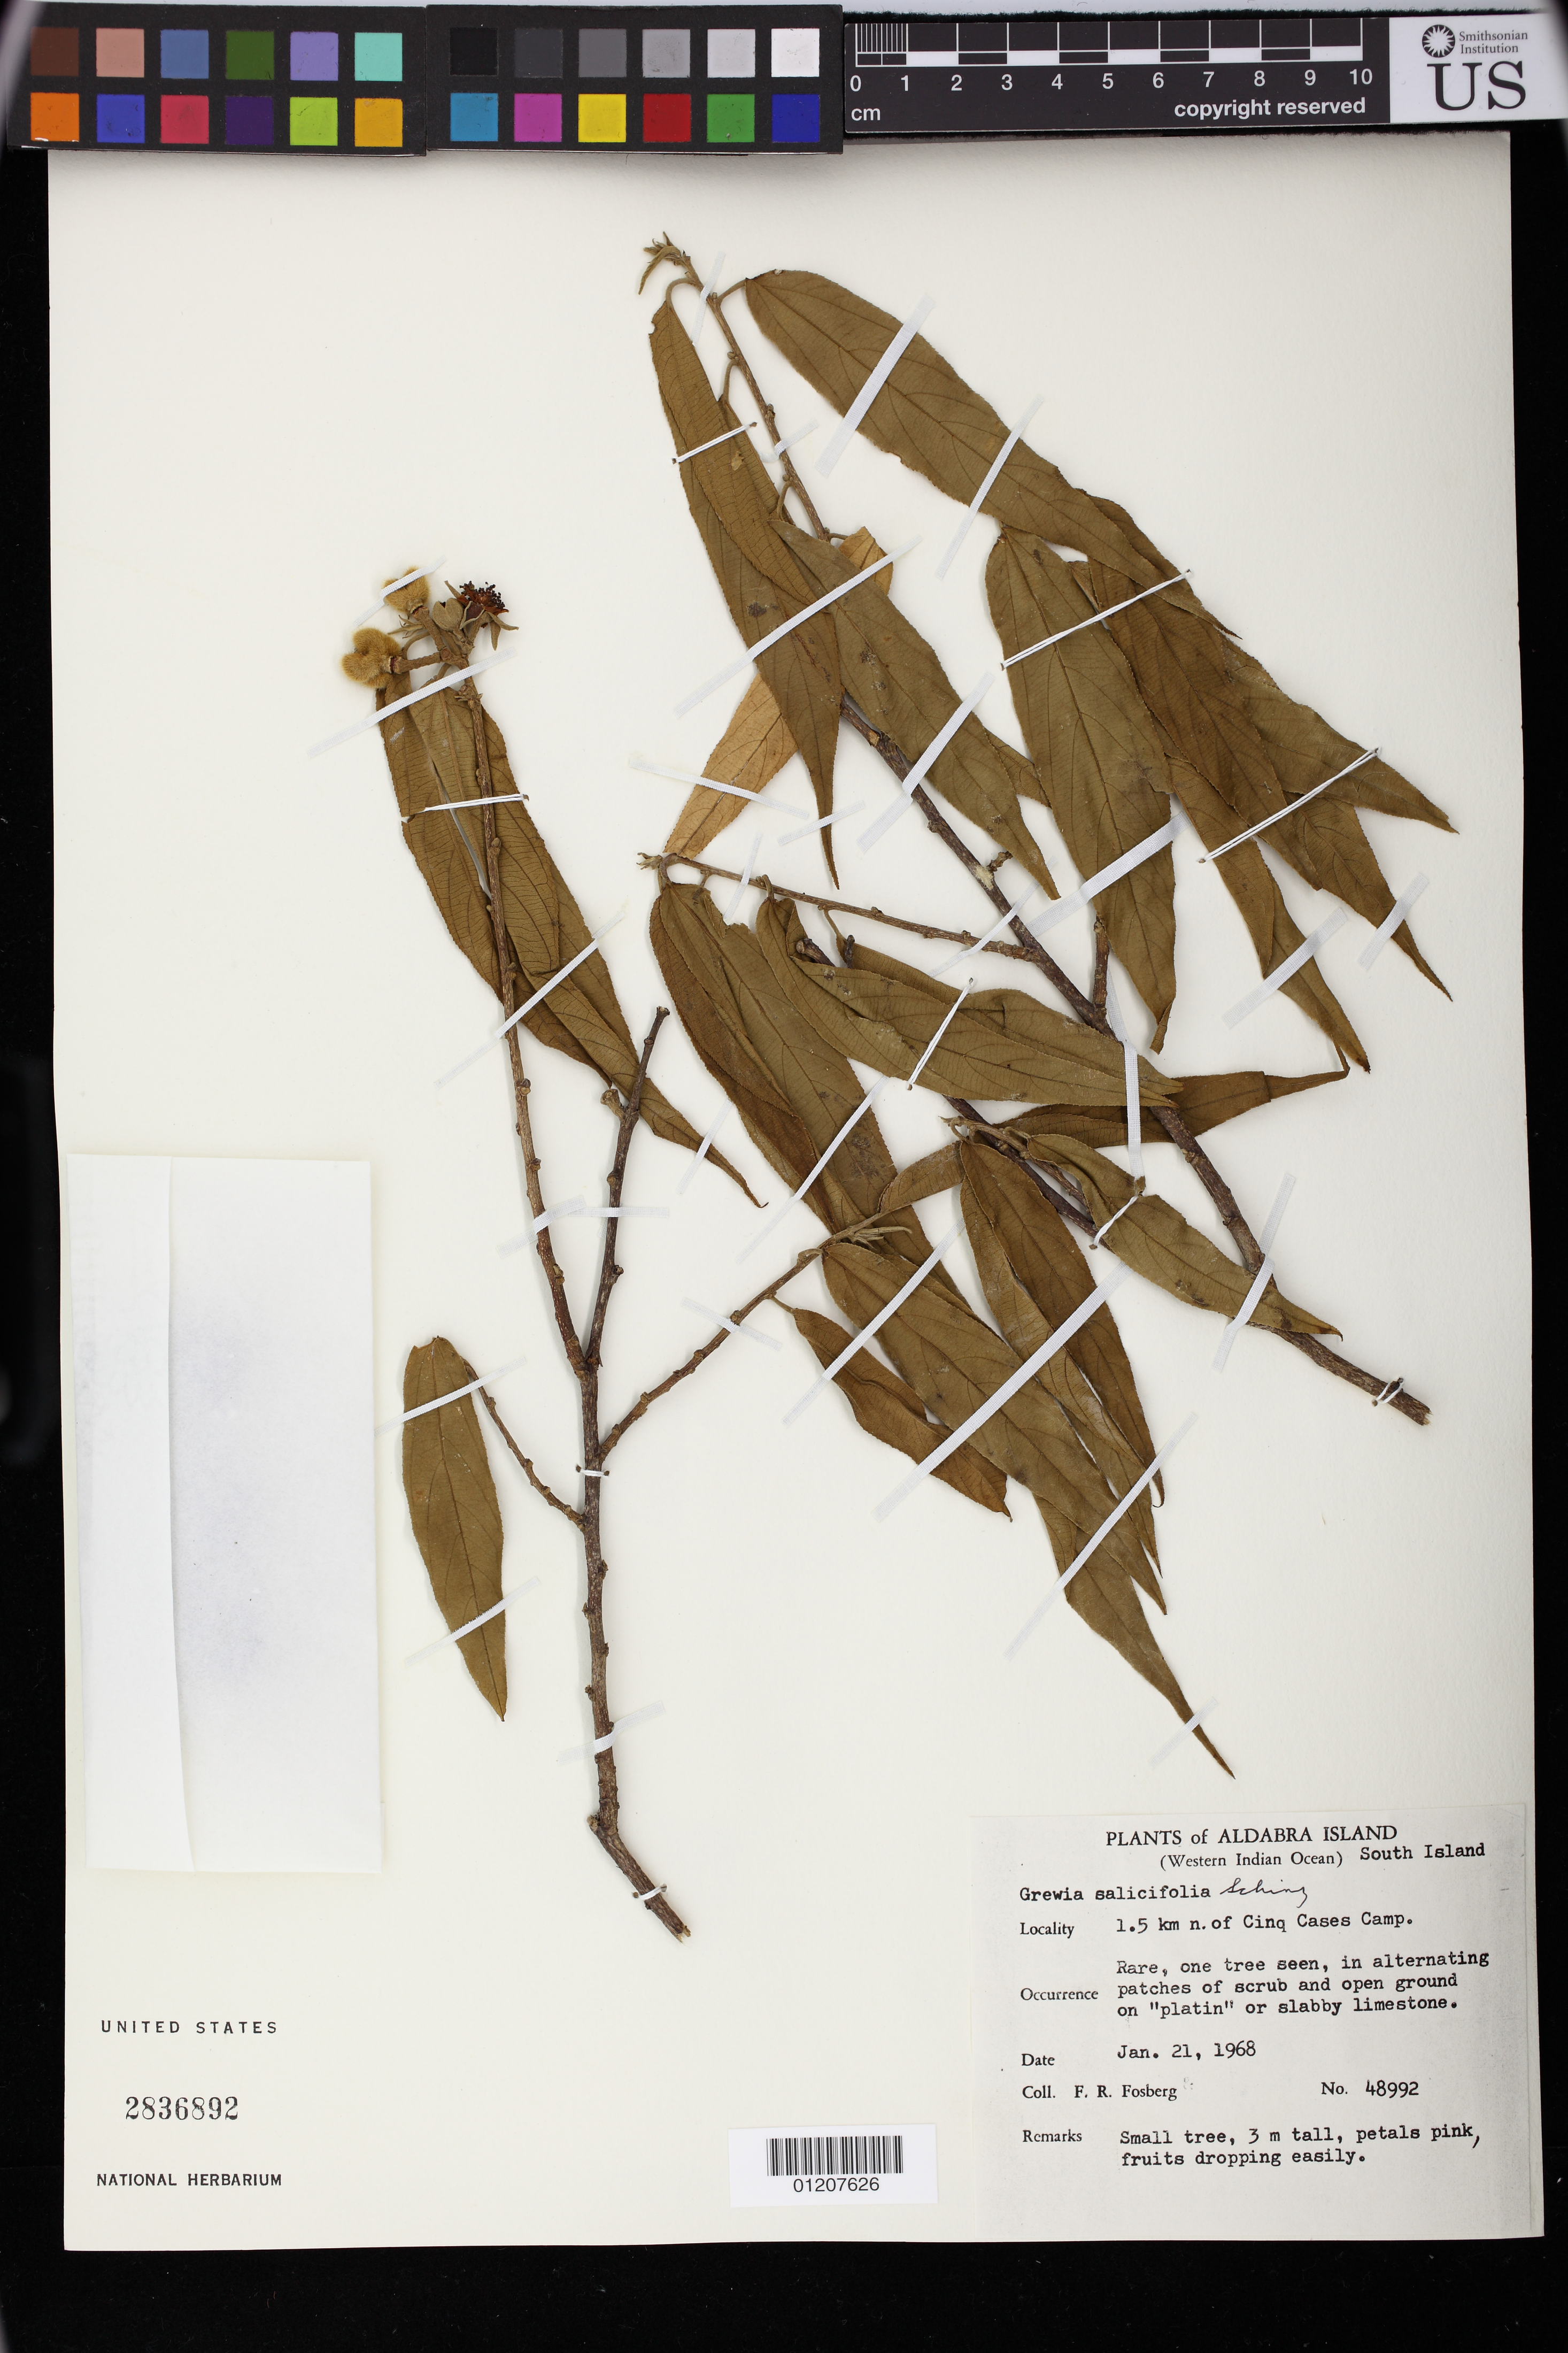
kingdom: Plantae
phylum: Tracheophyta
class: Magnoliopsida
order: Malvales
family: Malvaceae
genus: Grewia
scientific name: Grewia salicifolia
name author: Schinz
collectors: F. R. Fosberg & P. J. Grubb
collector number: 48992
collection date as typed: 21 Jan 1968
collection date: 1968-01-21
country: Seychelles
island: Aldabra Atoll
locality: Aldabra Island (Western Indian Ocean). South Islet - 1.5 km n. of Cinq Cases Camp.. Rare, one tree seen, in alternating patches of scrub and open ground on "platin" or slabby limestone.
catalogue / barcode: US 2836892